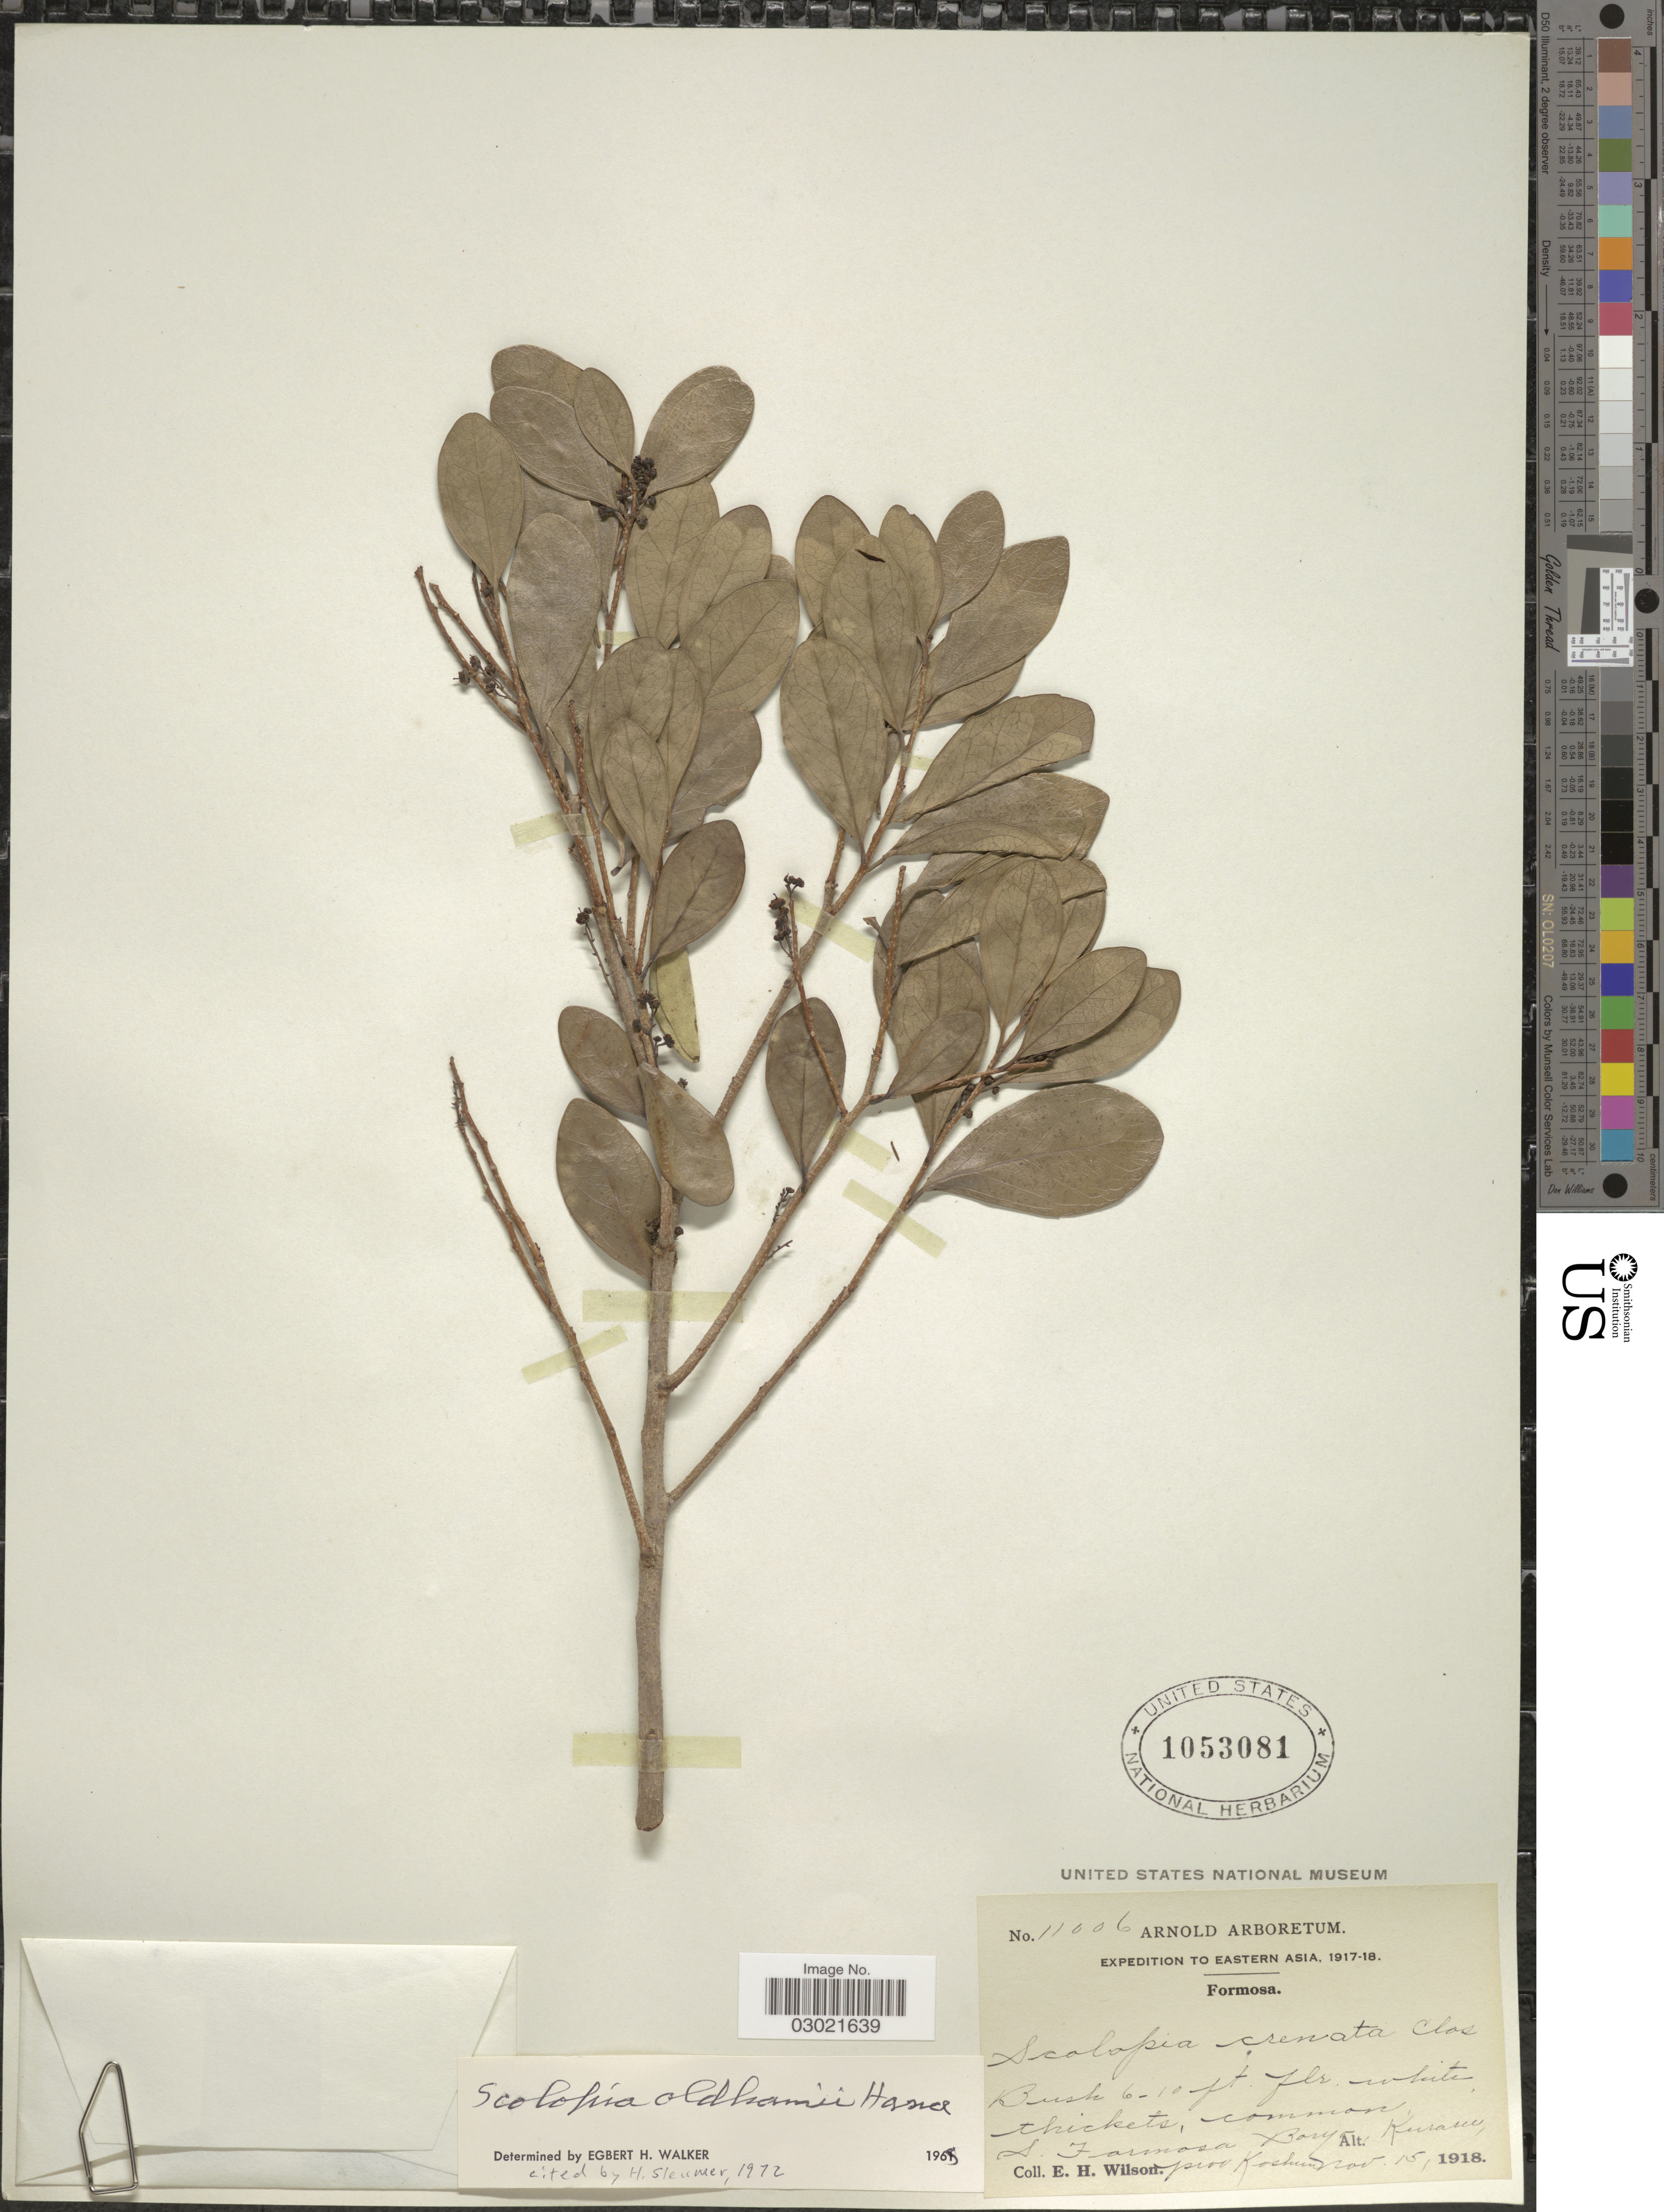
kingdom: Plantae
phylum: Tracheophyta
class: Magnoliopsida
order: Malpighiales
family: Salicaceae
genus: Scolopia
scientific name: Scolopia oldhamii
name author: Hance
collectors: E. Wilson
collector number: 11006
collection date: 1918-11-15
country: Taiwan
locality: Formosa. S. Formosa Bay, Kuram, prov. Koshun.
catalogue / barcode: US 1053081